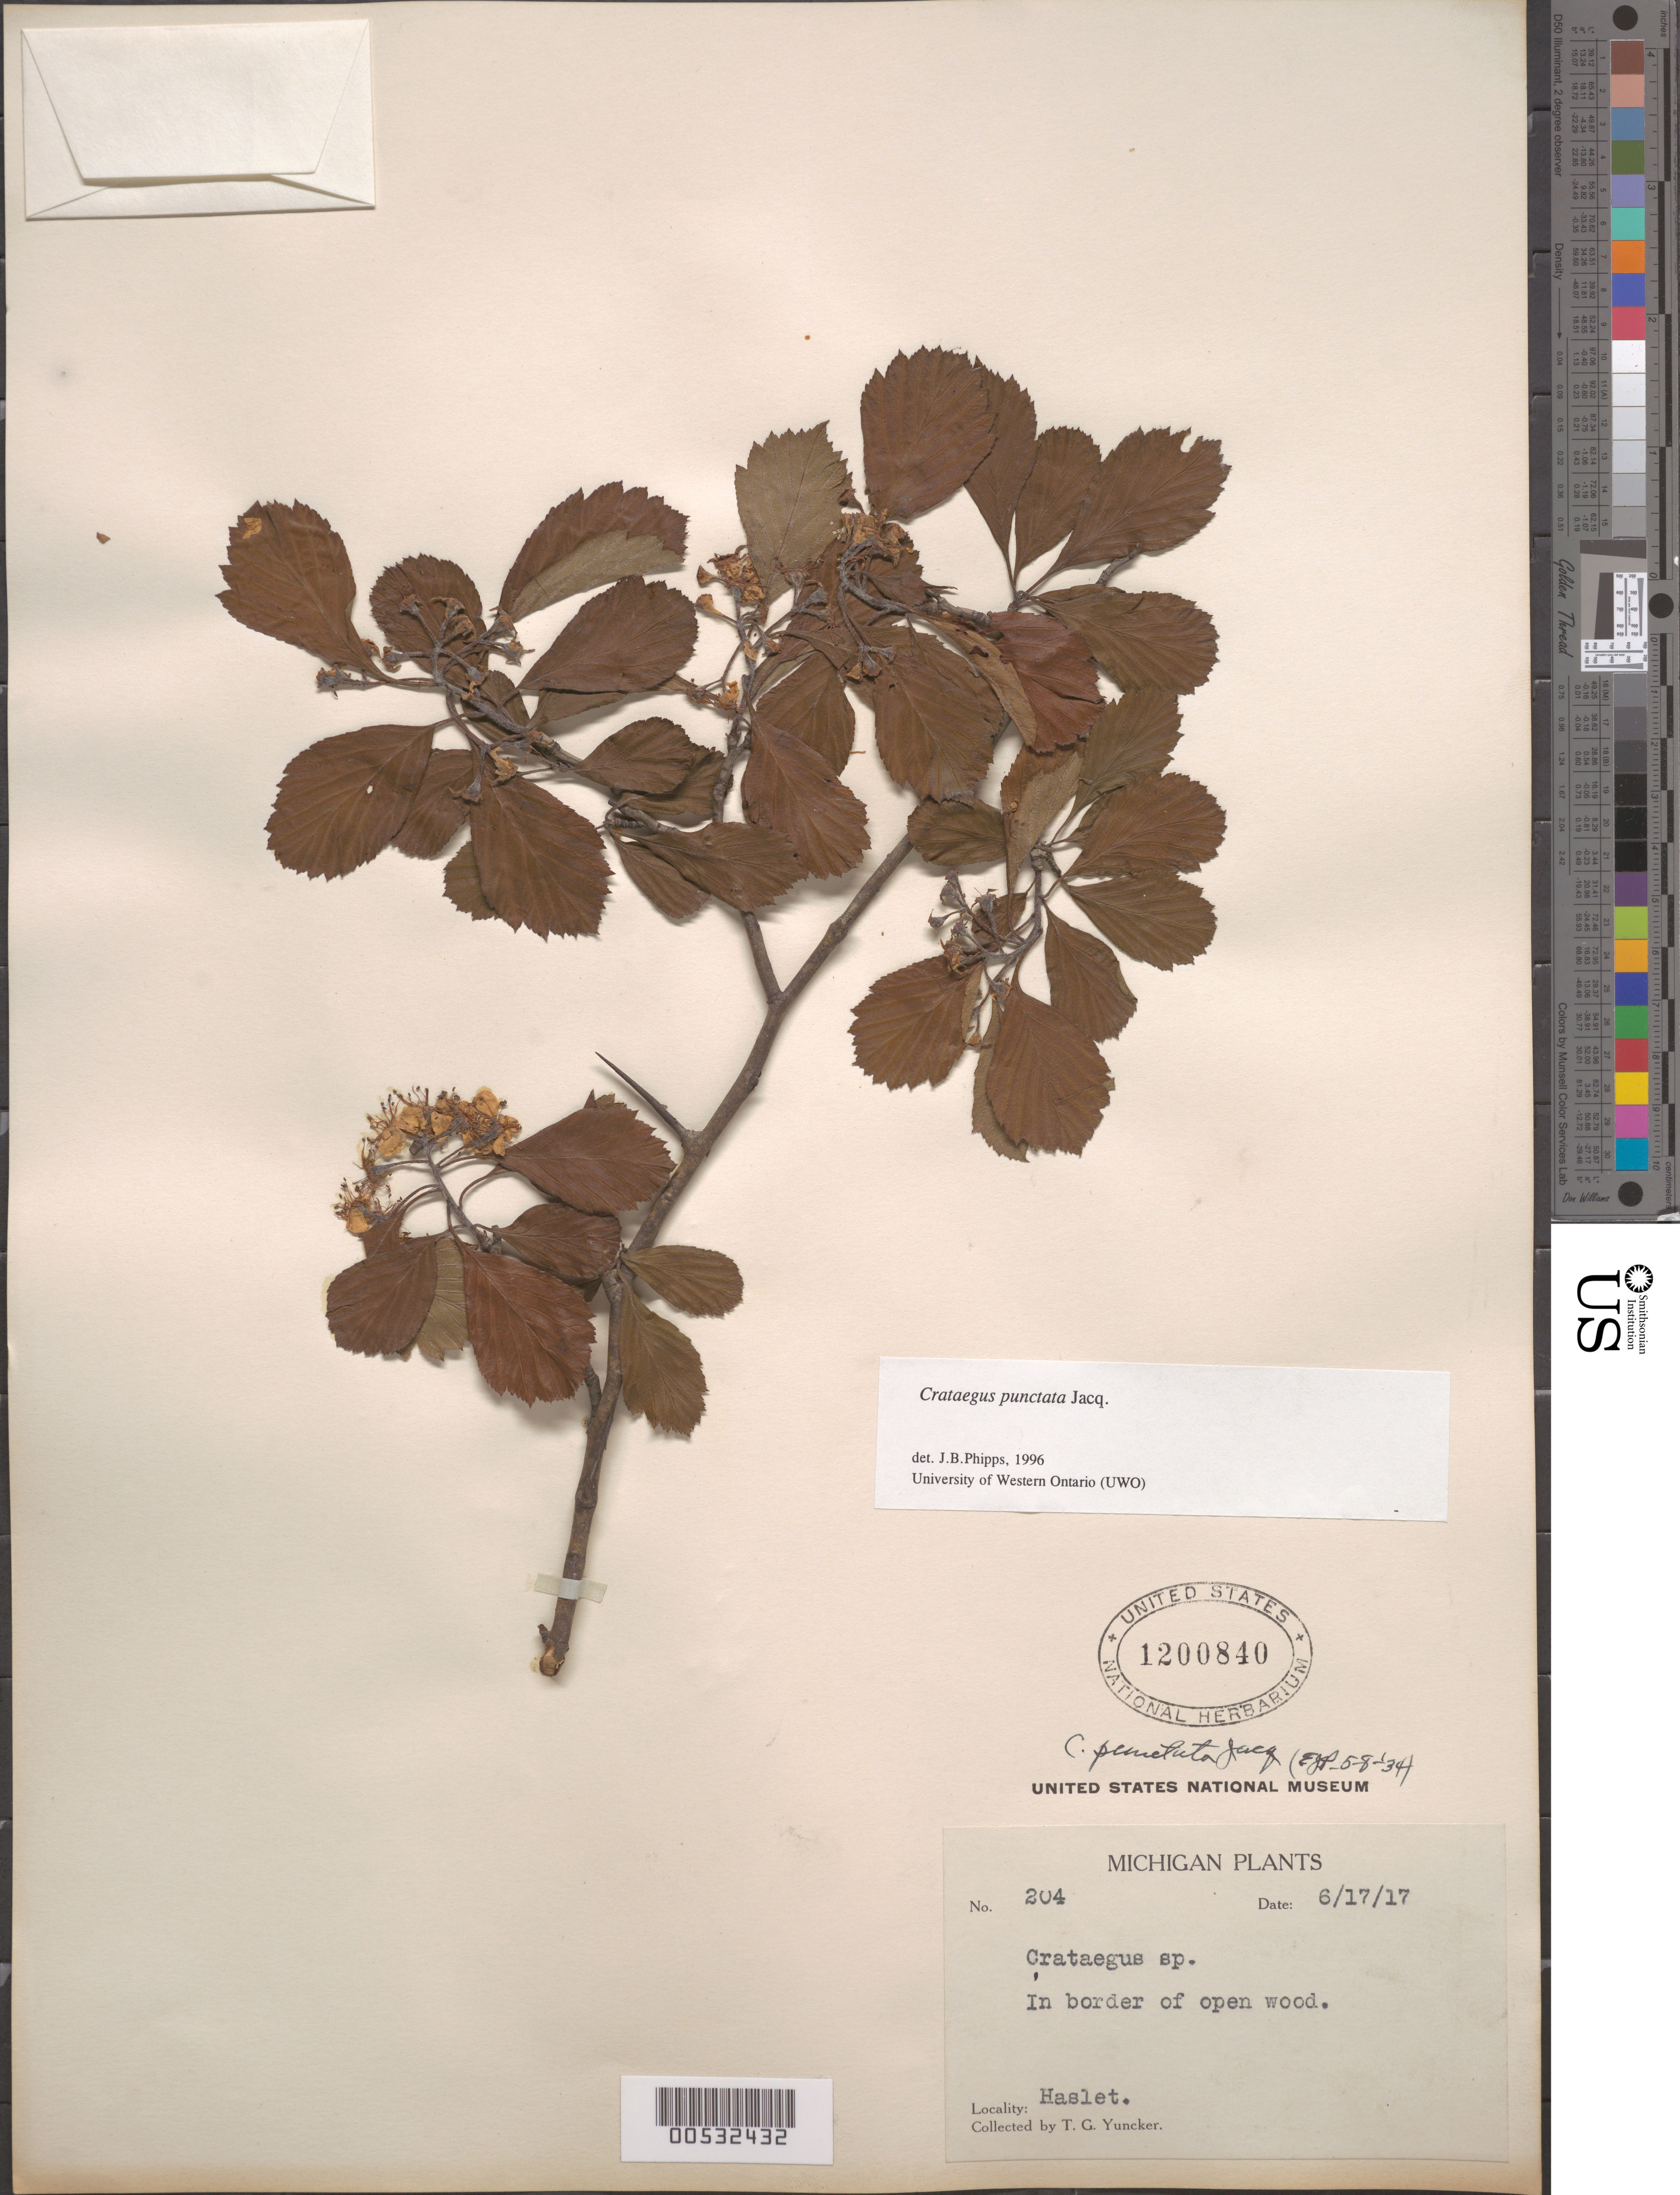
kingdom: Plantae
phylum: Tracheophyta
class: Magnoliopsida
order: Rosales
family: Rosaceae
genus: Crataegus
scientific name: Crataegus punctata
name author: Jacq.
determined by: Palmer, E. J.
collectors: T. G. Yuncker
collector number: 204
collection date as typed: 17 Jun 1917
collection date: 1917-06-17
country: United States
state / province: Michigan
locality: Haslet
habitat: In border of open wood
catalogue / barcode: US 1200840